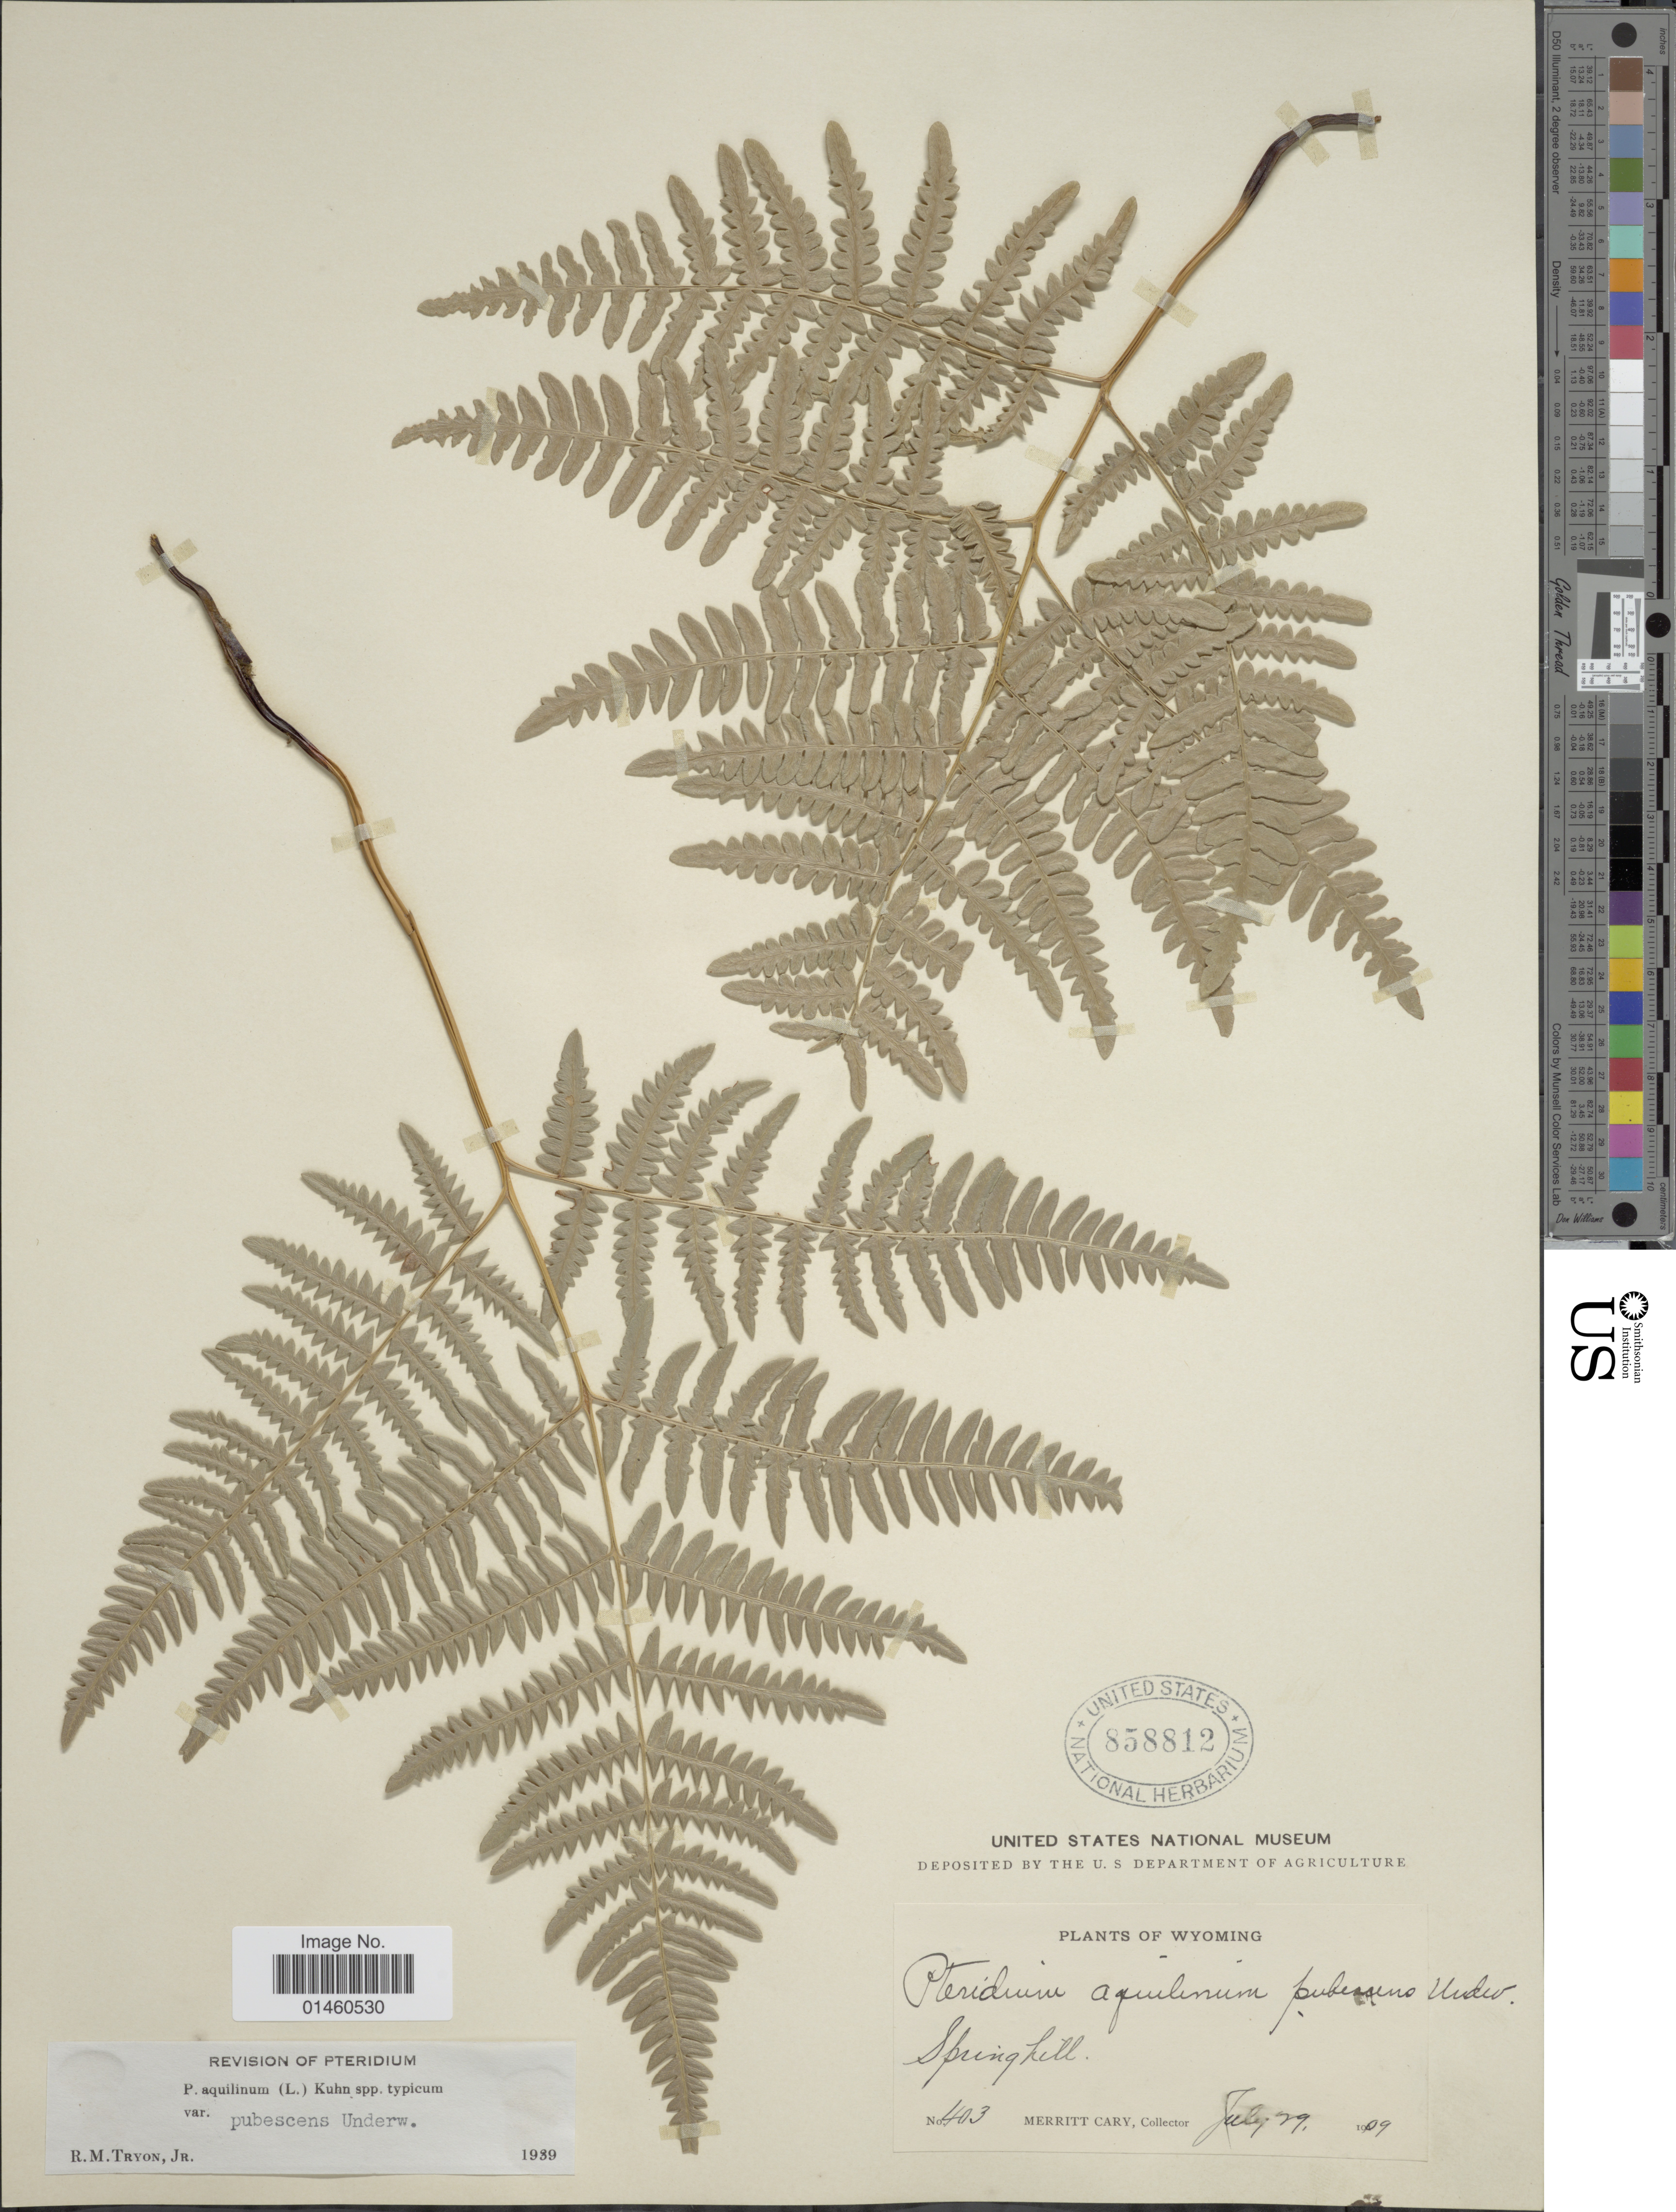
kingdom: Plantae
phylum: Tracheophyta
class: Polypodiopsida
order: Polypodiales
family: Dennstaedtiaceae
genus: Pteridium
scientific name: Pteridium pubescens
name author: (Underw.) Christenh.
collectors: M. Cary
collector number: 403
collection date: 1909-07-29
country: United States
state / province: Wyoming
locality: Springhill.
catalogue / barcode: US 858812